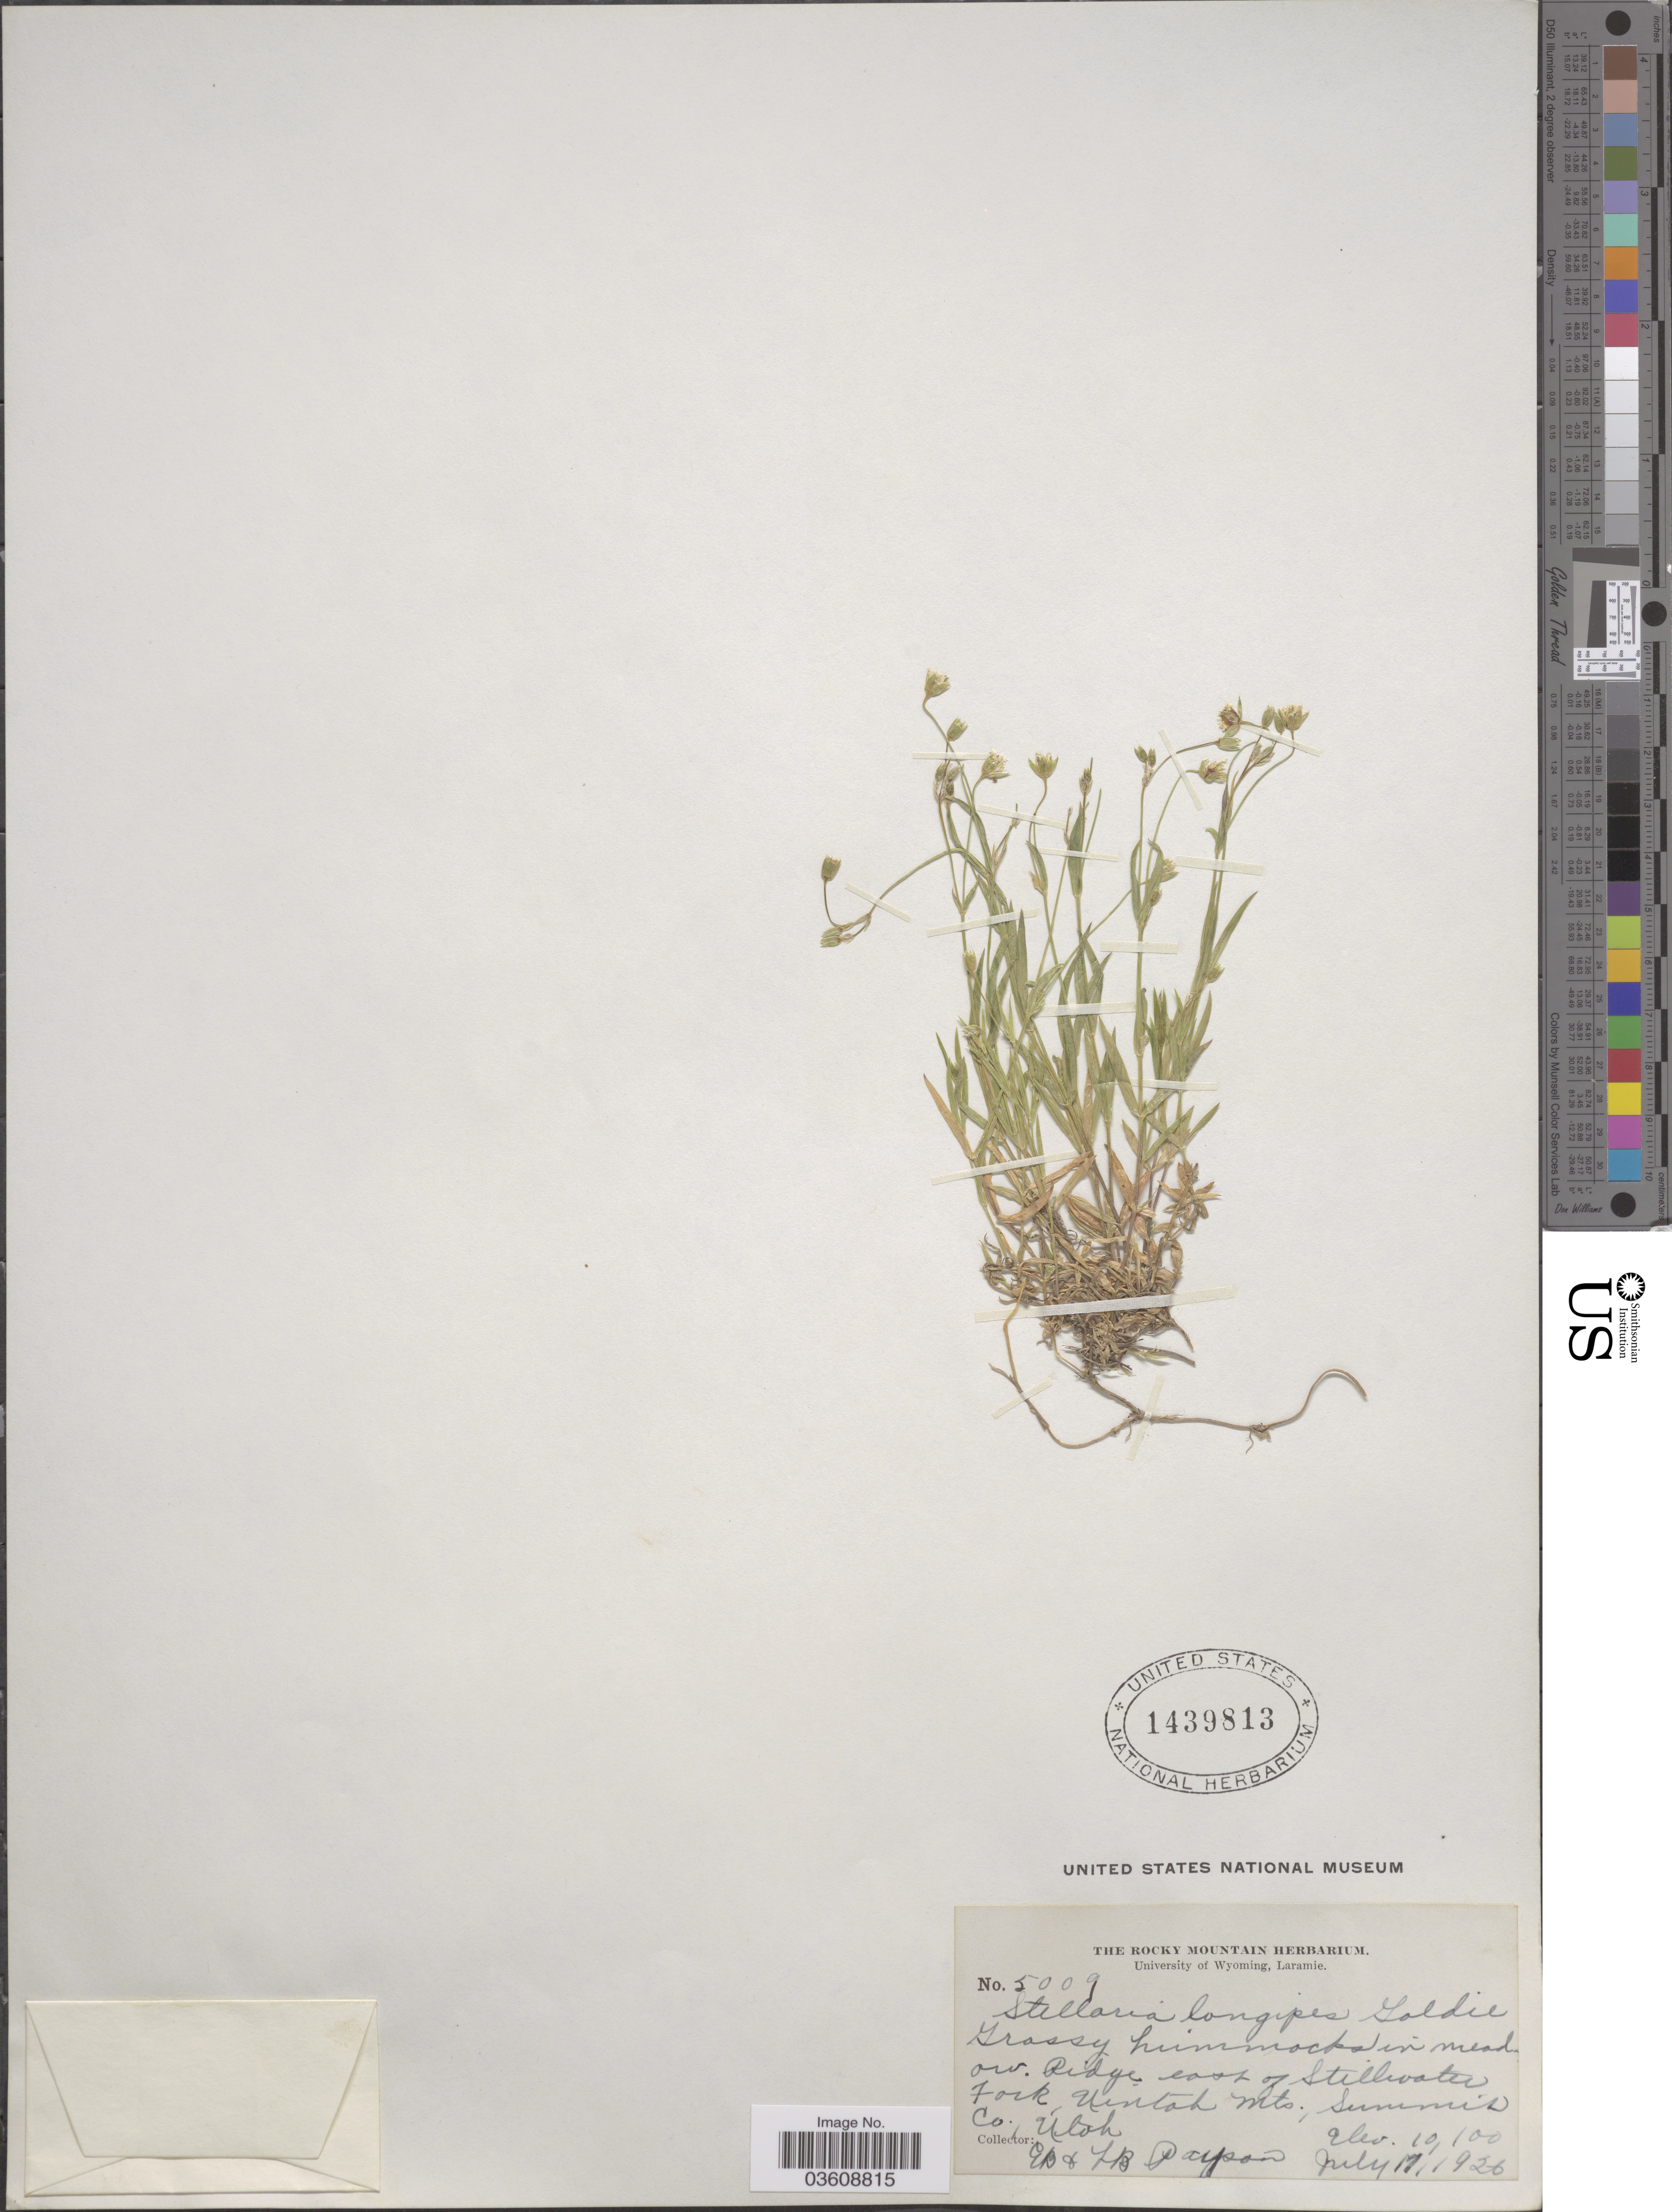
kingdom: Plantae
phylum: Tracheophyta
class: Magnoliopsida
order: Caryophyllales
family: Caryophyllaceae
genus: Stellaria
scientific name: Stellaria longipes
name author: Goldie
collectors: E. B. Payson & L. Payson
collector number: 5009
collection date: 1936-07-17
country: United States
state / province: Utah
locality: Ridge east of Stillwater Fork, Uintah Mts., Summit Co.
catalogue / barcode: US 1439813